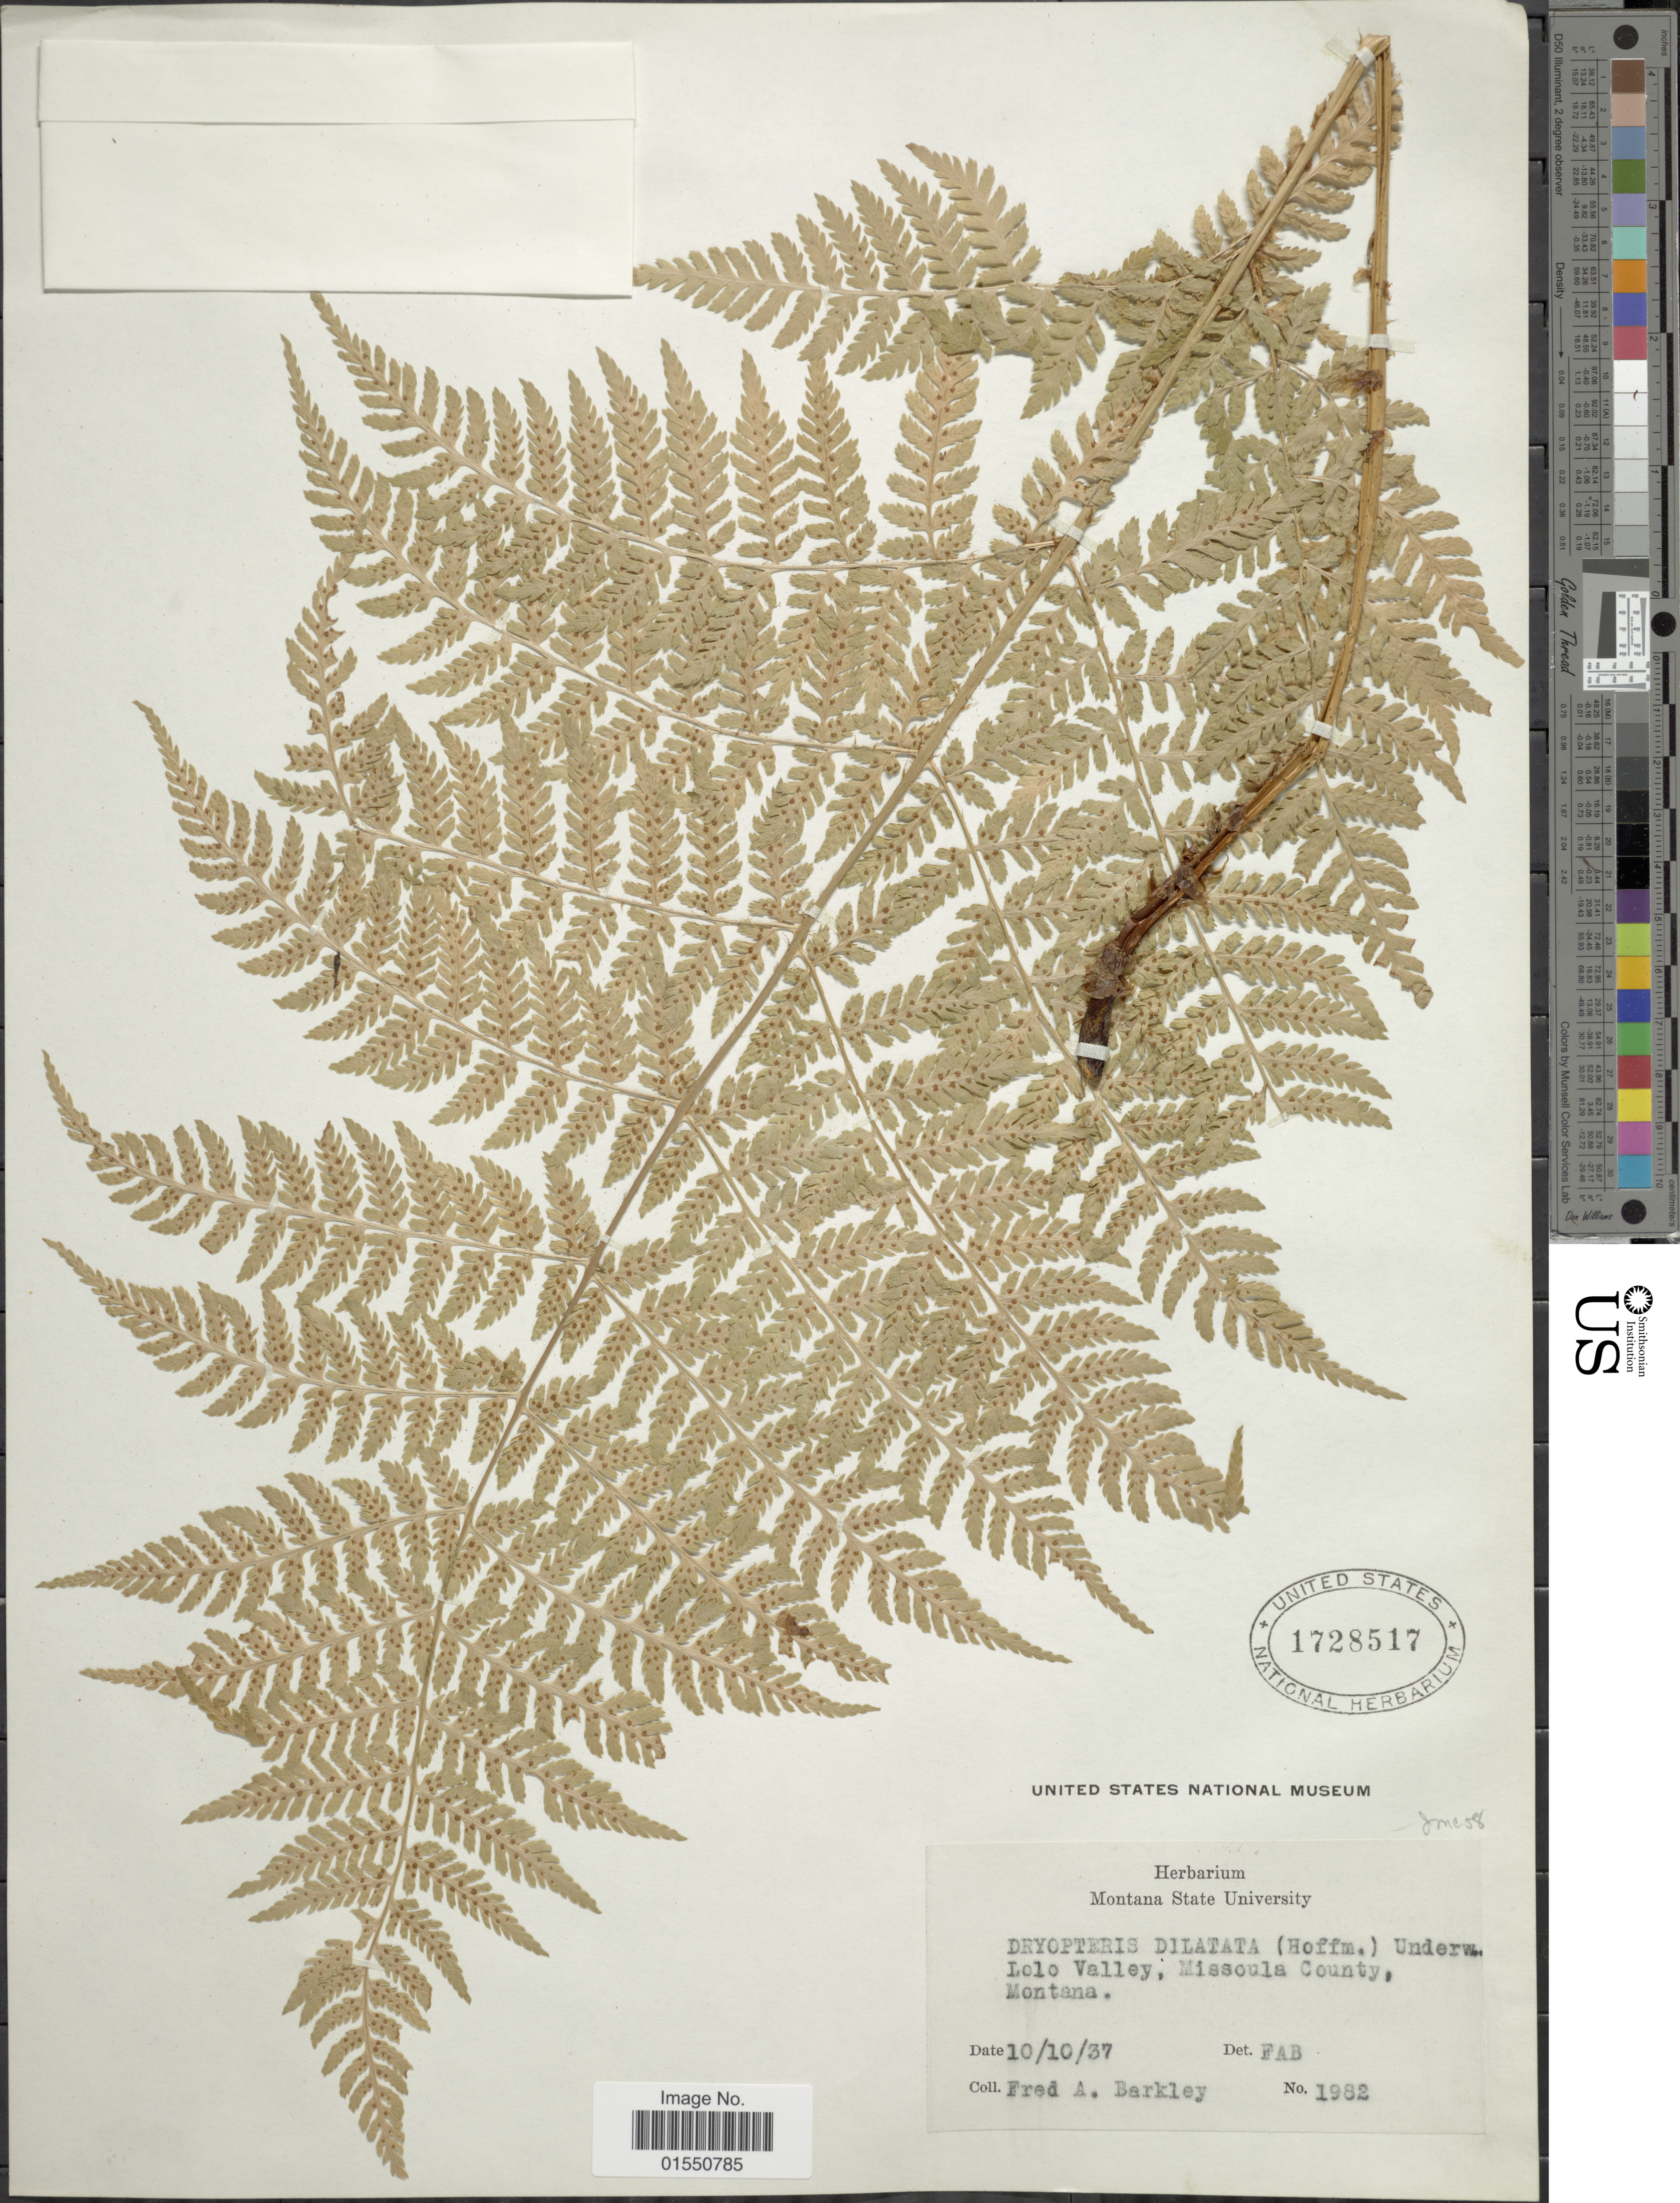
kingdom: Plantae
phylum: Tracheophyta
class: Polypodiopsida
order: Polypodiales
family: Dryopteridaceae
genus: Dryopteris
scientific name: Dryopteris expansa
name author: (C. Presl) Fraser-Jenk. & Jermy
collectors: F. A. Barkley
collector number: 1982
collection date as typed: Transcribed d/m/y: 10/10/37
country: United States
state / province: Montana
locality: Lolo Valley, Missoula County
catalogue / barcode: US 1728517